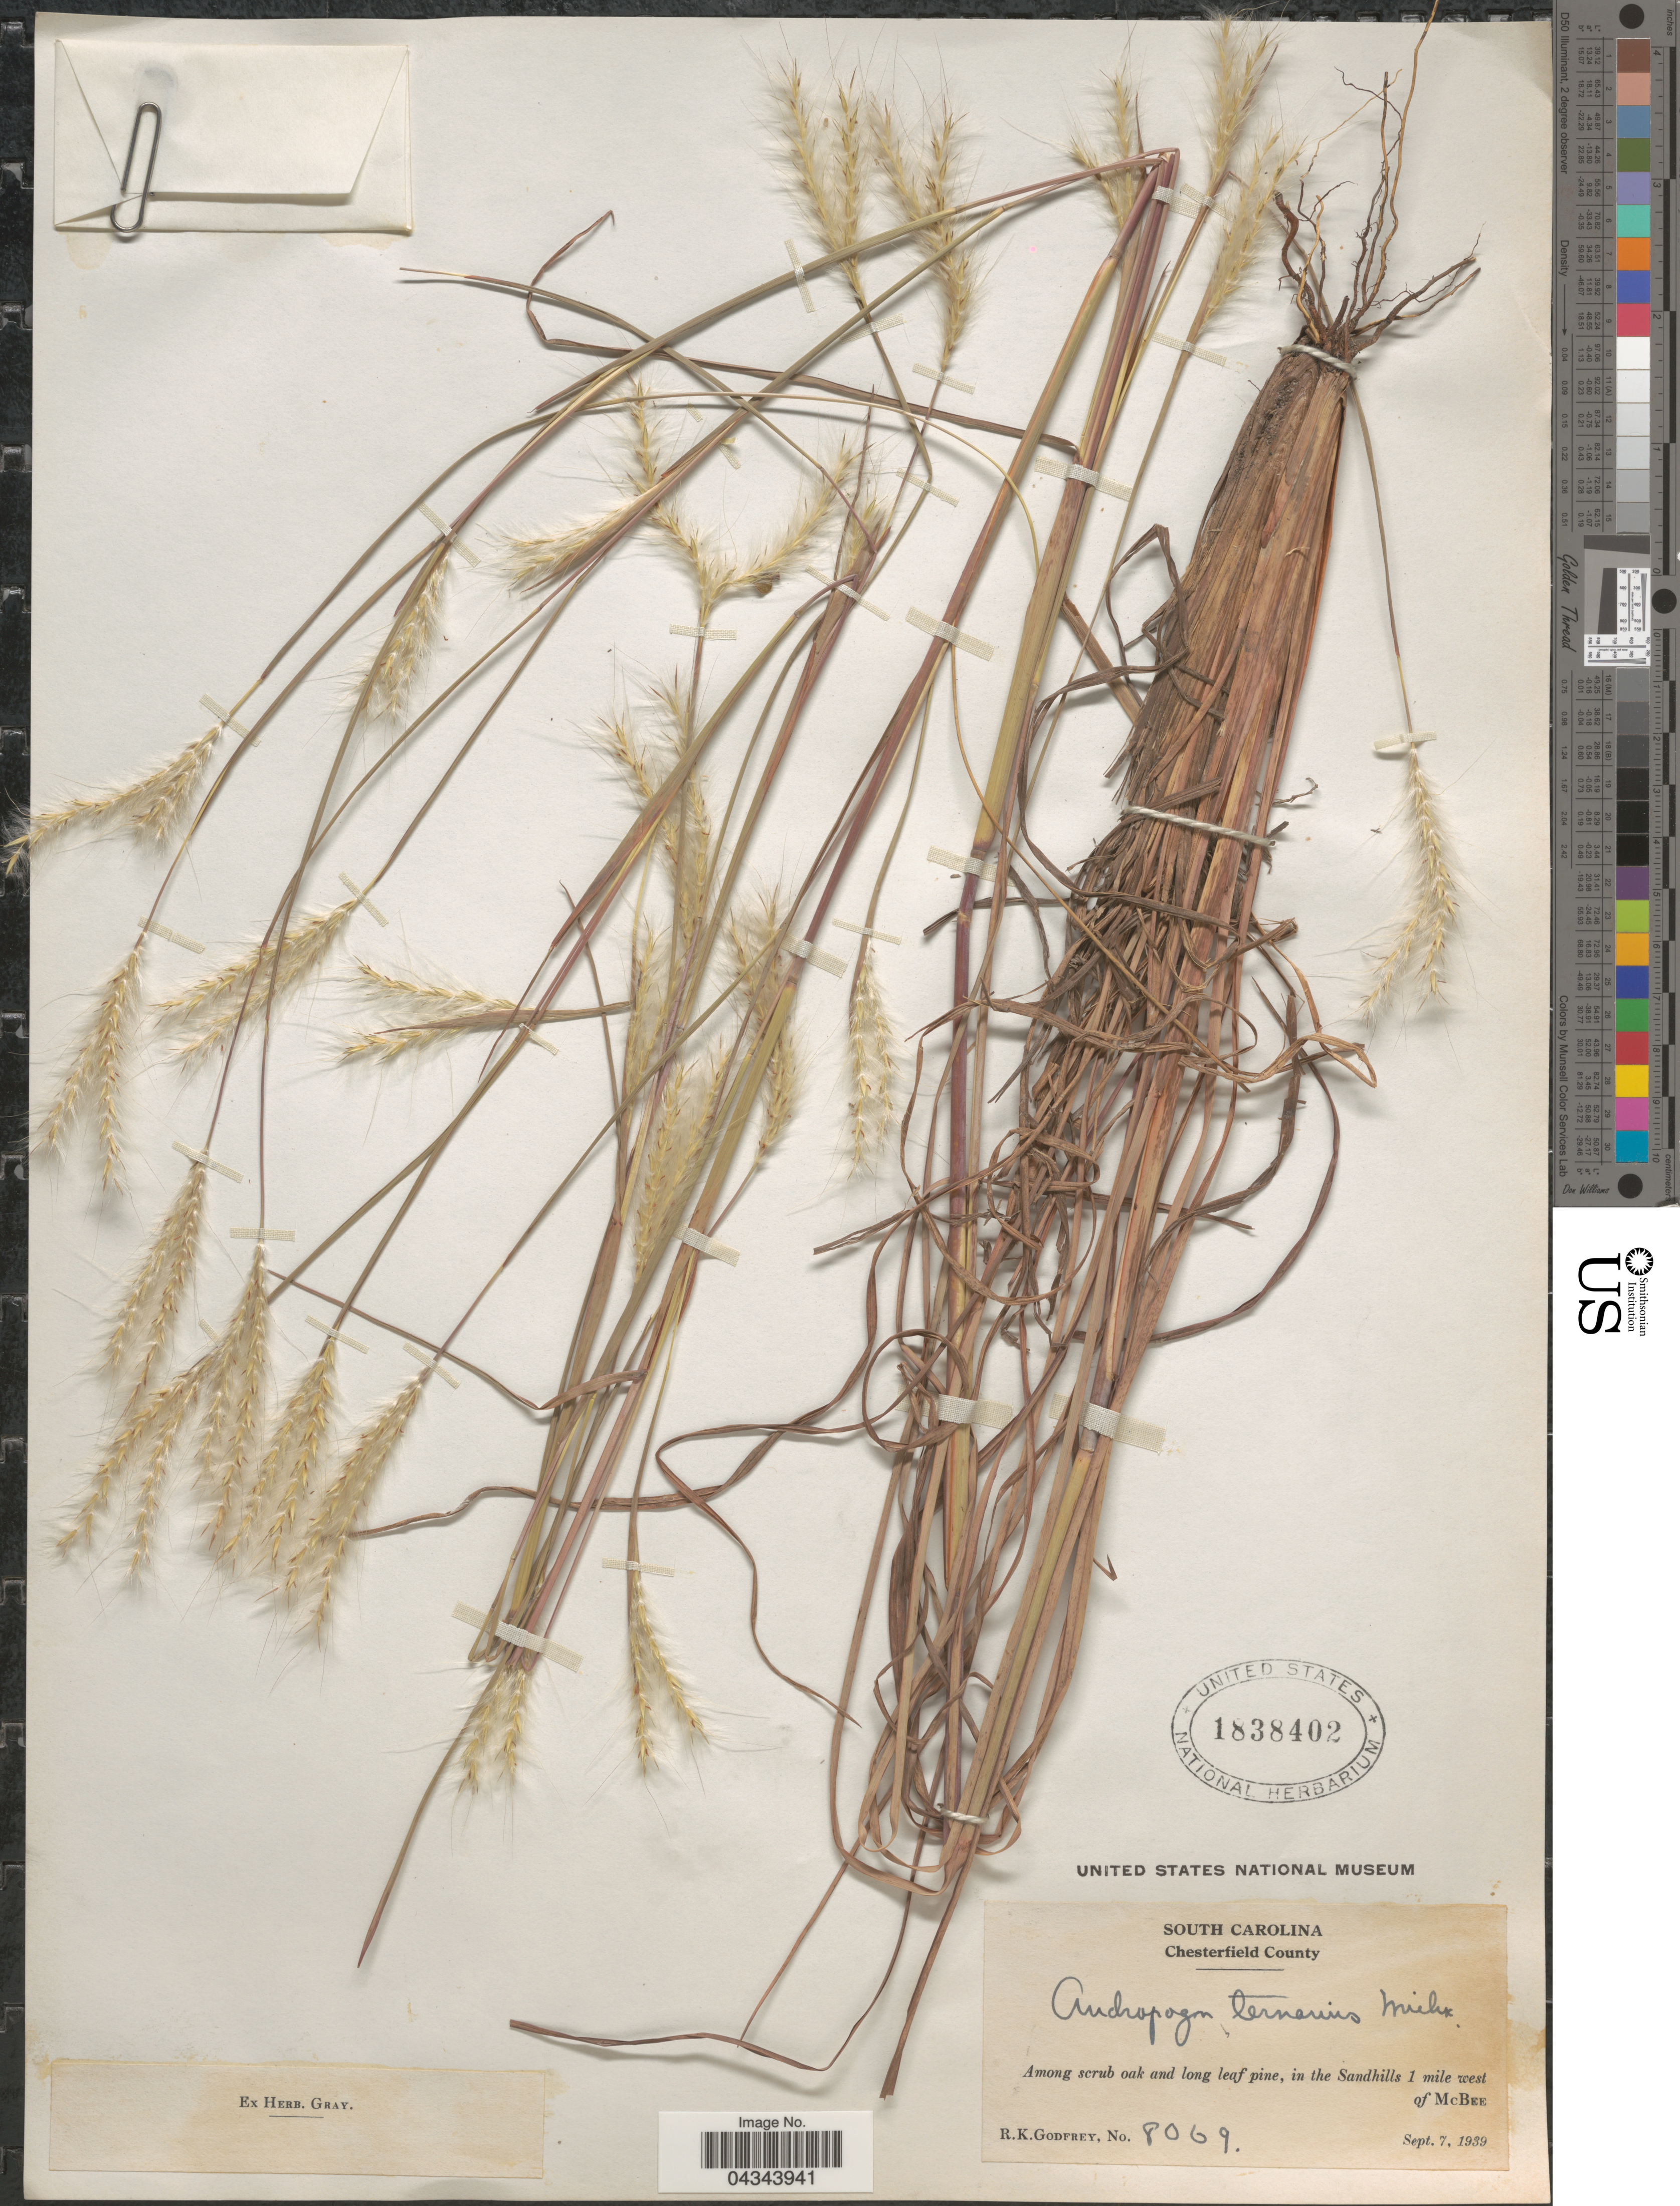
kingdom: Plantae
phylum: Tracheophyta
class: Liliopsida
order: Poales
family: Poaceae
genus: Andropogon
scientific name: Andropogon ternarius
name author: Michx.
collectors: R. K. Godfrey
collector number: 8069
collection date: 1939-09-07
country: United States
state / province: South Carolina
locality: Chesterfield County. In the Sandhills 1 mile west of McBee.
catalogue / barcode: US 1838402